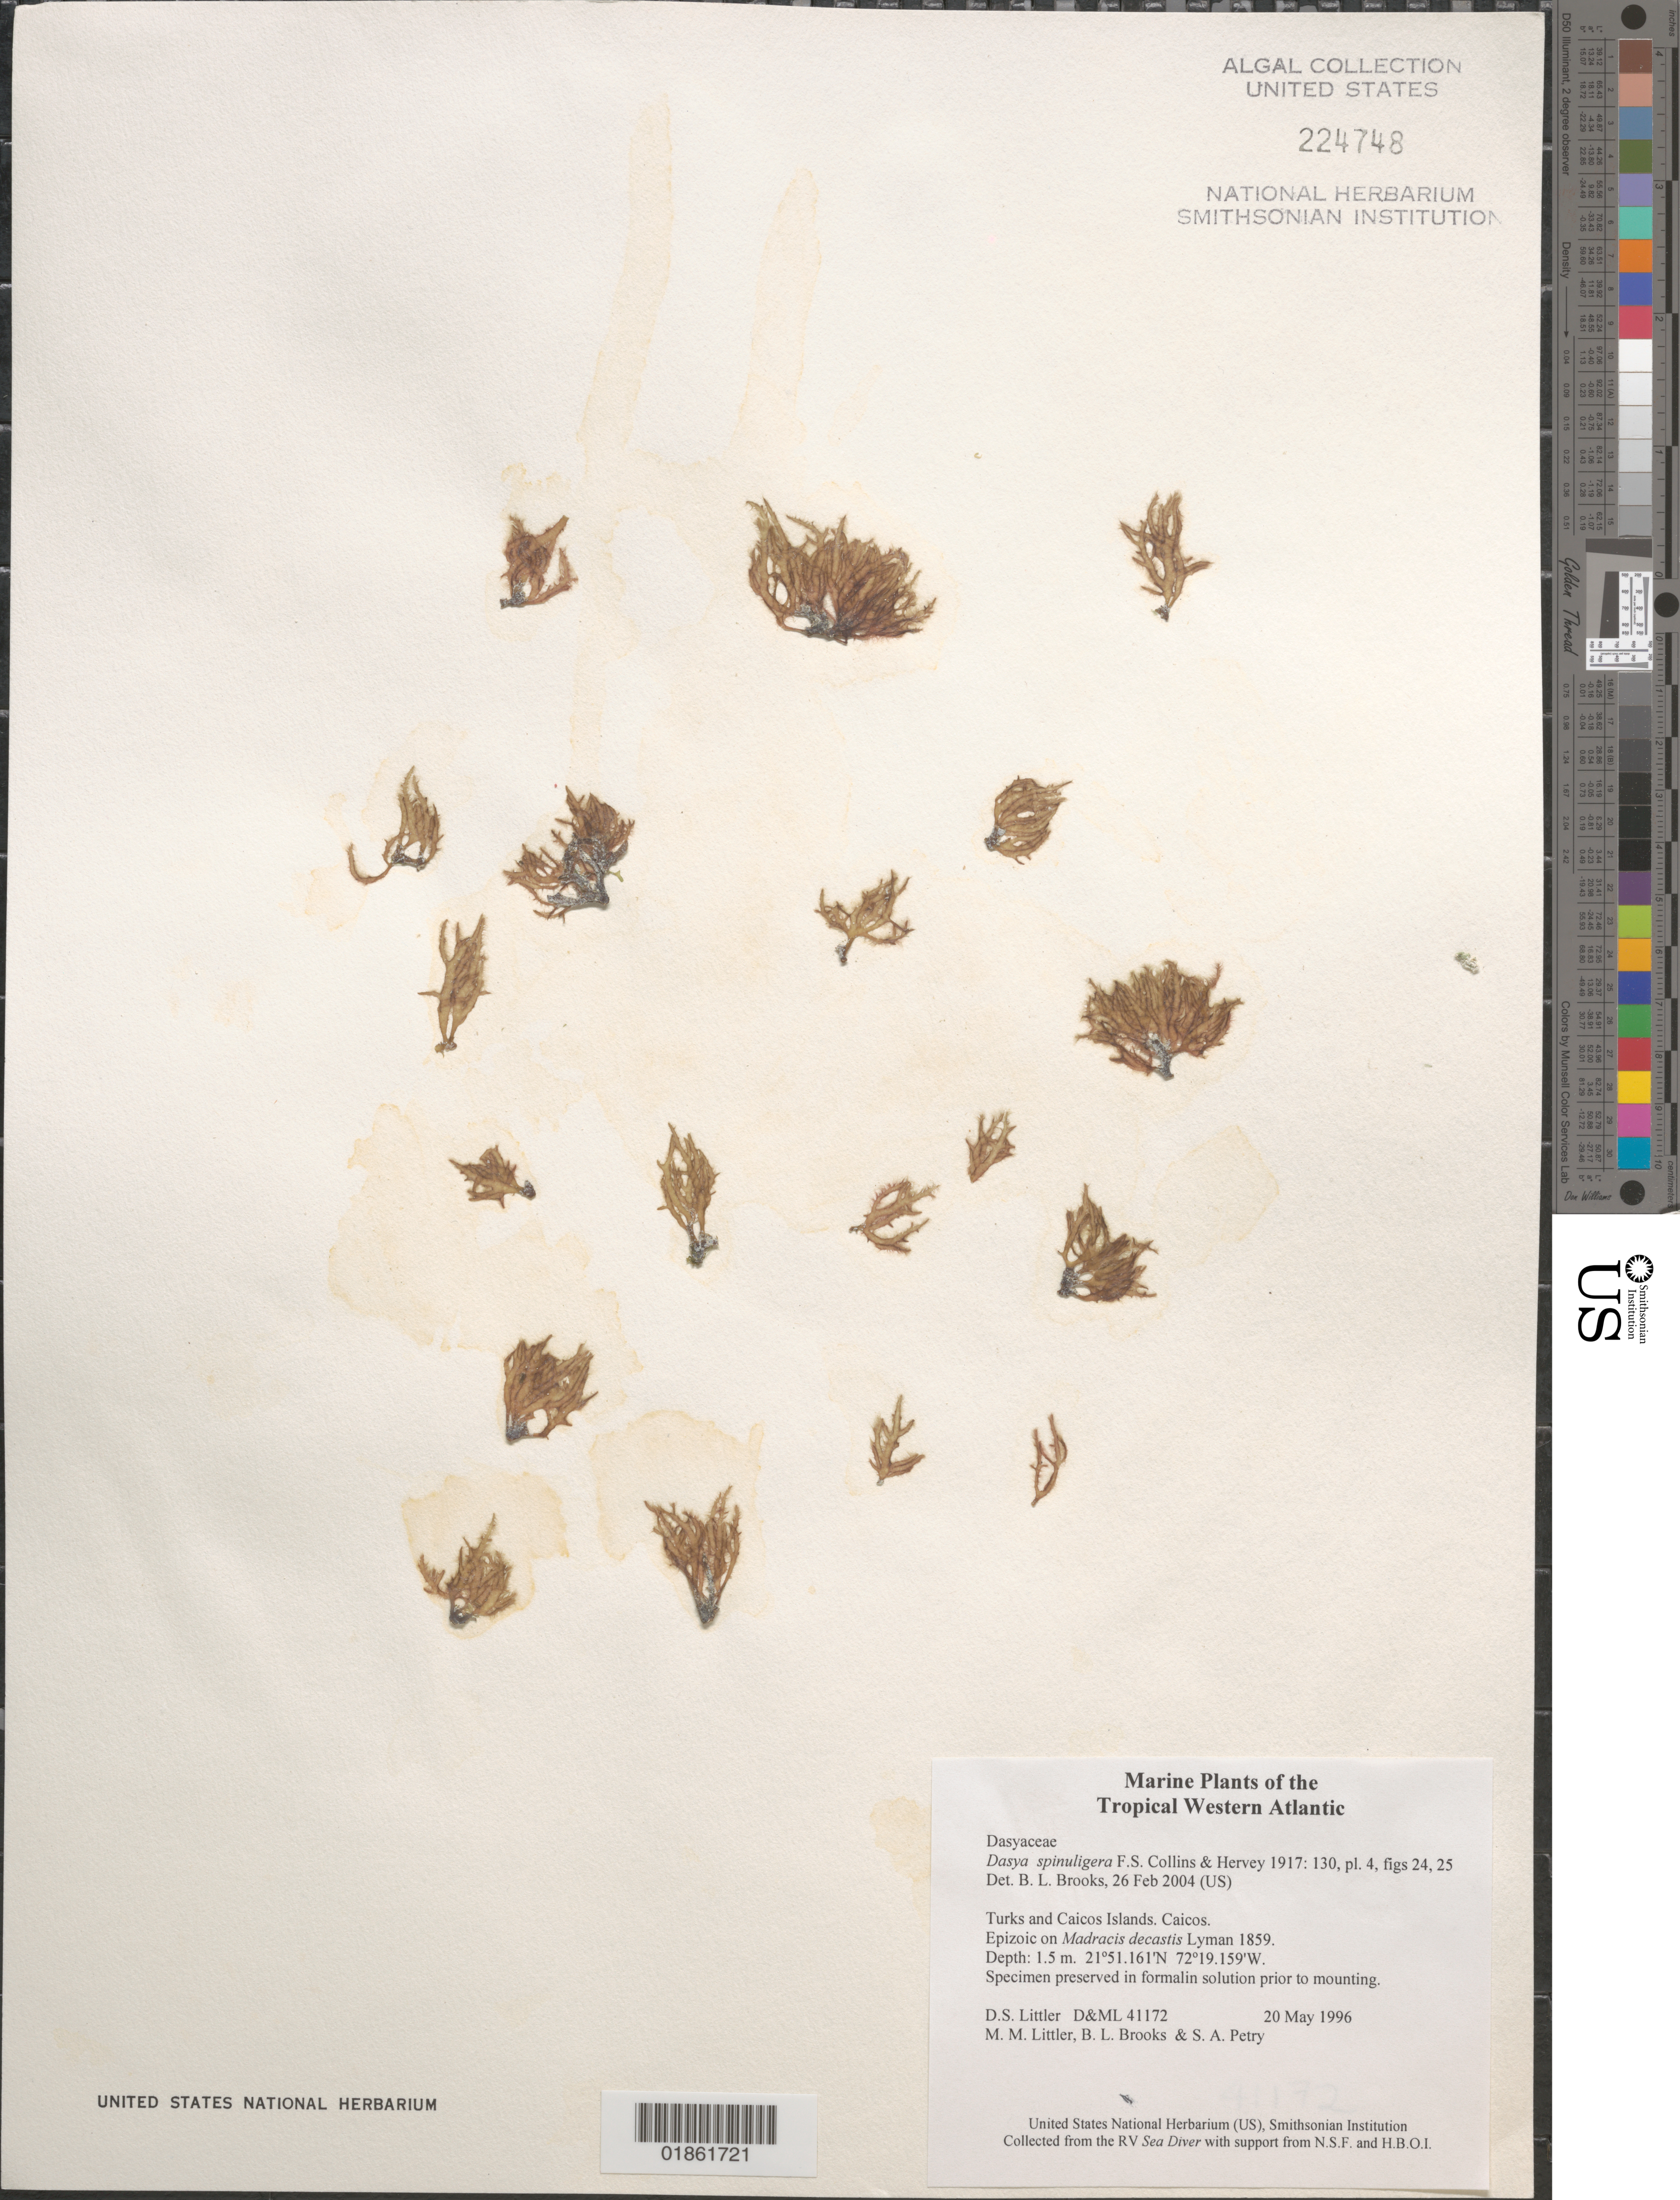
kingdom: Plantae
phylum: Rhodophyta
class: Florideophyceae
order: Ceramiales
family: Dasyaceae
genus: Dasya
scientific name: Dasya sp.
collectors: D. S. Littler & M. M. Littler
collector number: D&ML 41172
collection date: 1996-05-20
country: Turks and Caicos Islands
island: Providencialis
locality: Caicos. W of Providencialis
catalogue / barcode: US 224748